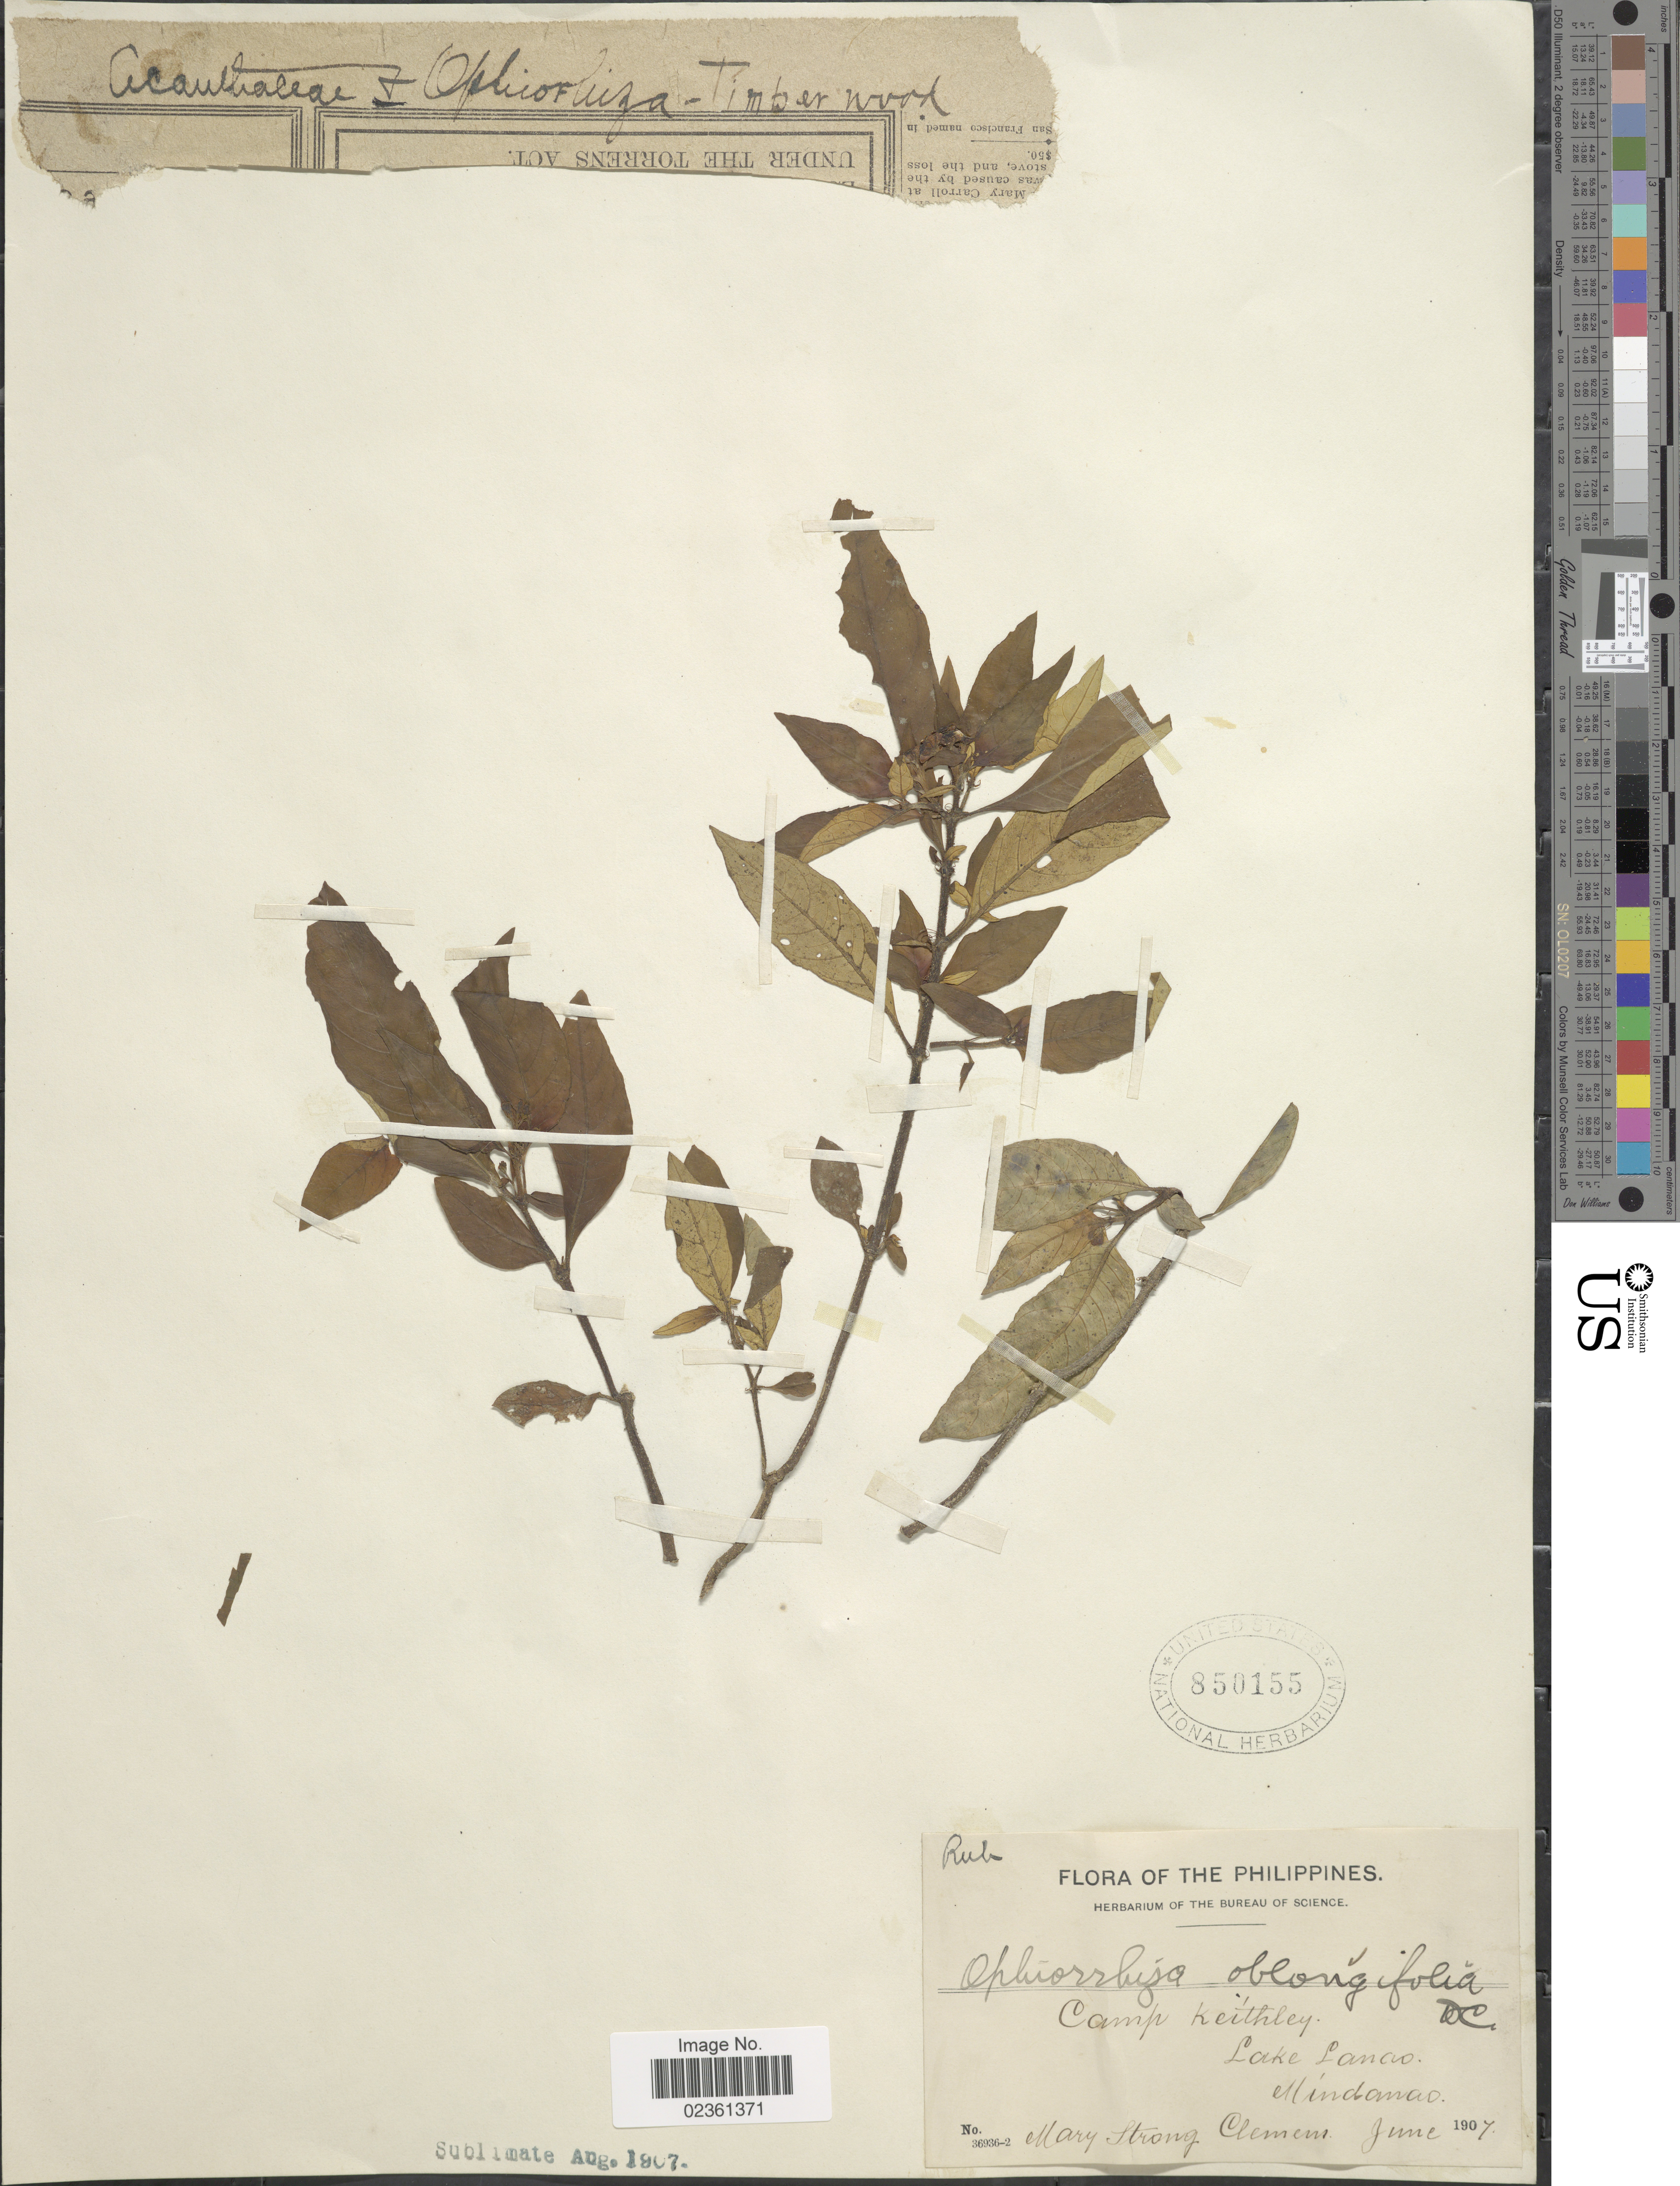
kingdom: Plantae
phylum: Tracheophyta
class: Magnoliopsida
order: Gentianales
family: Rubiaceae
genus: Ophiorrhiza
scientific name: Ophiorrhiza oblongifolia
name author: DC.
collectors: M. S. Clemens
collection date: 1907-06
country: Philippines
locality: Camp Keithley, Lake Lanao, Mindanao.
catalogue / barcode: US 850155